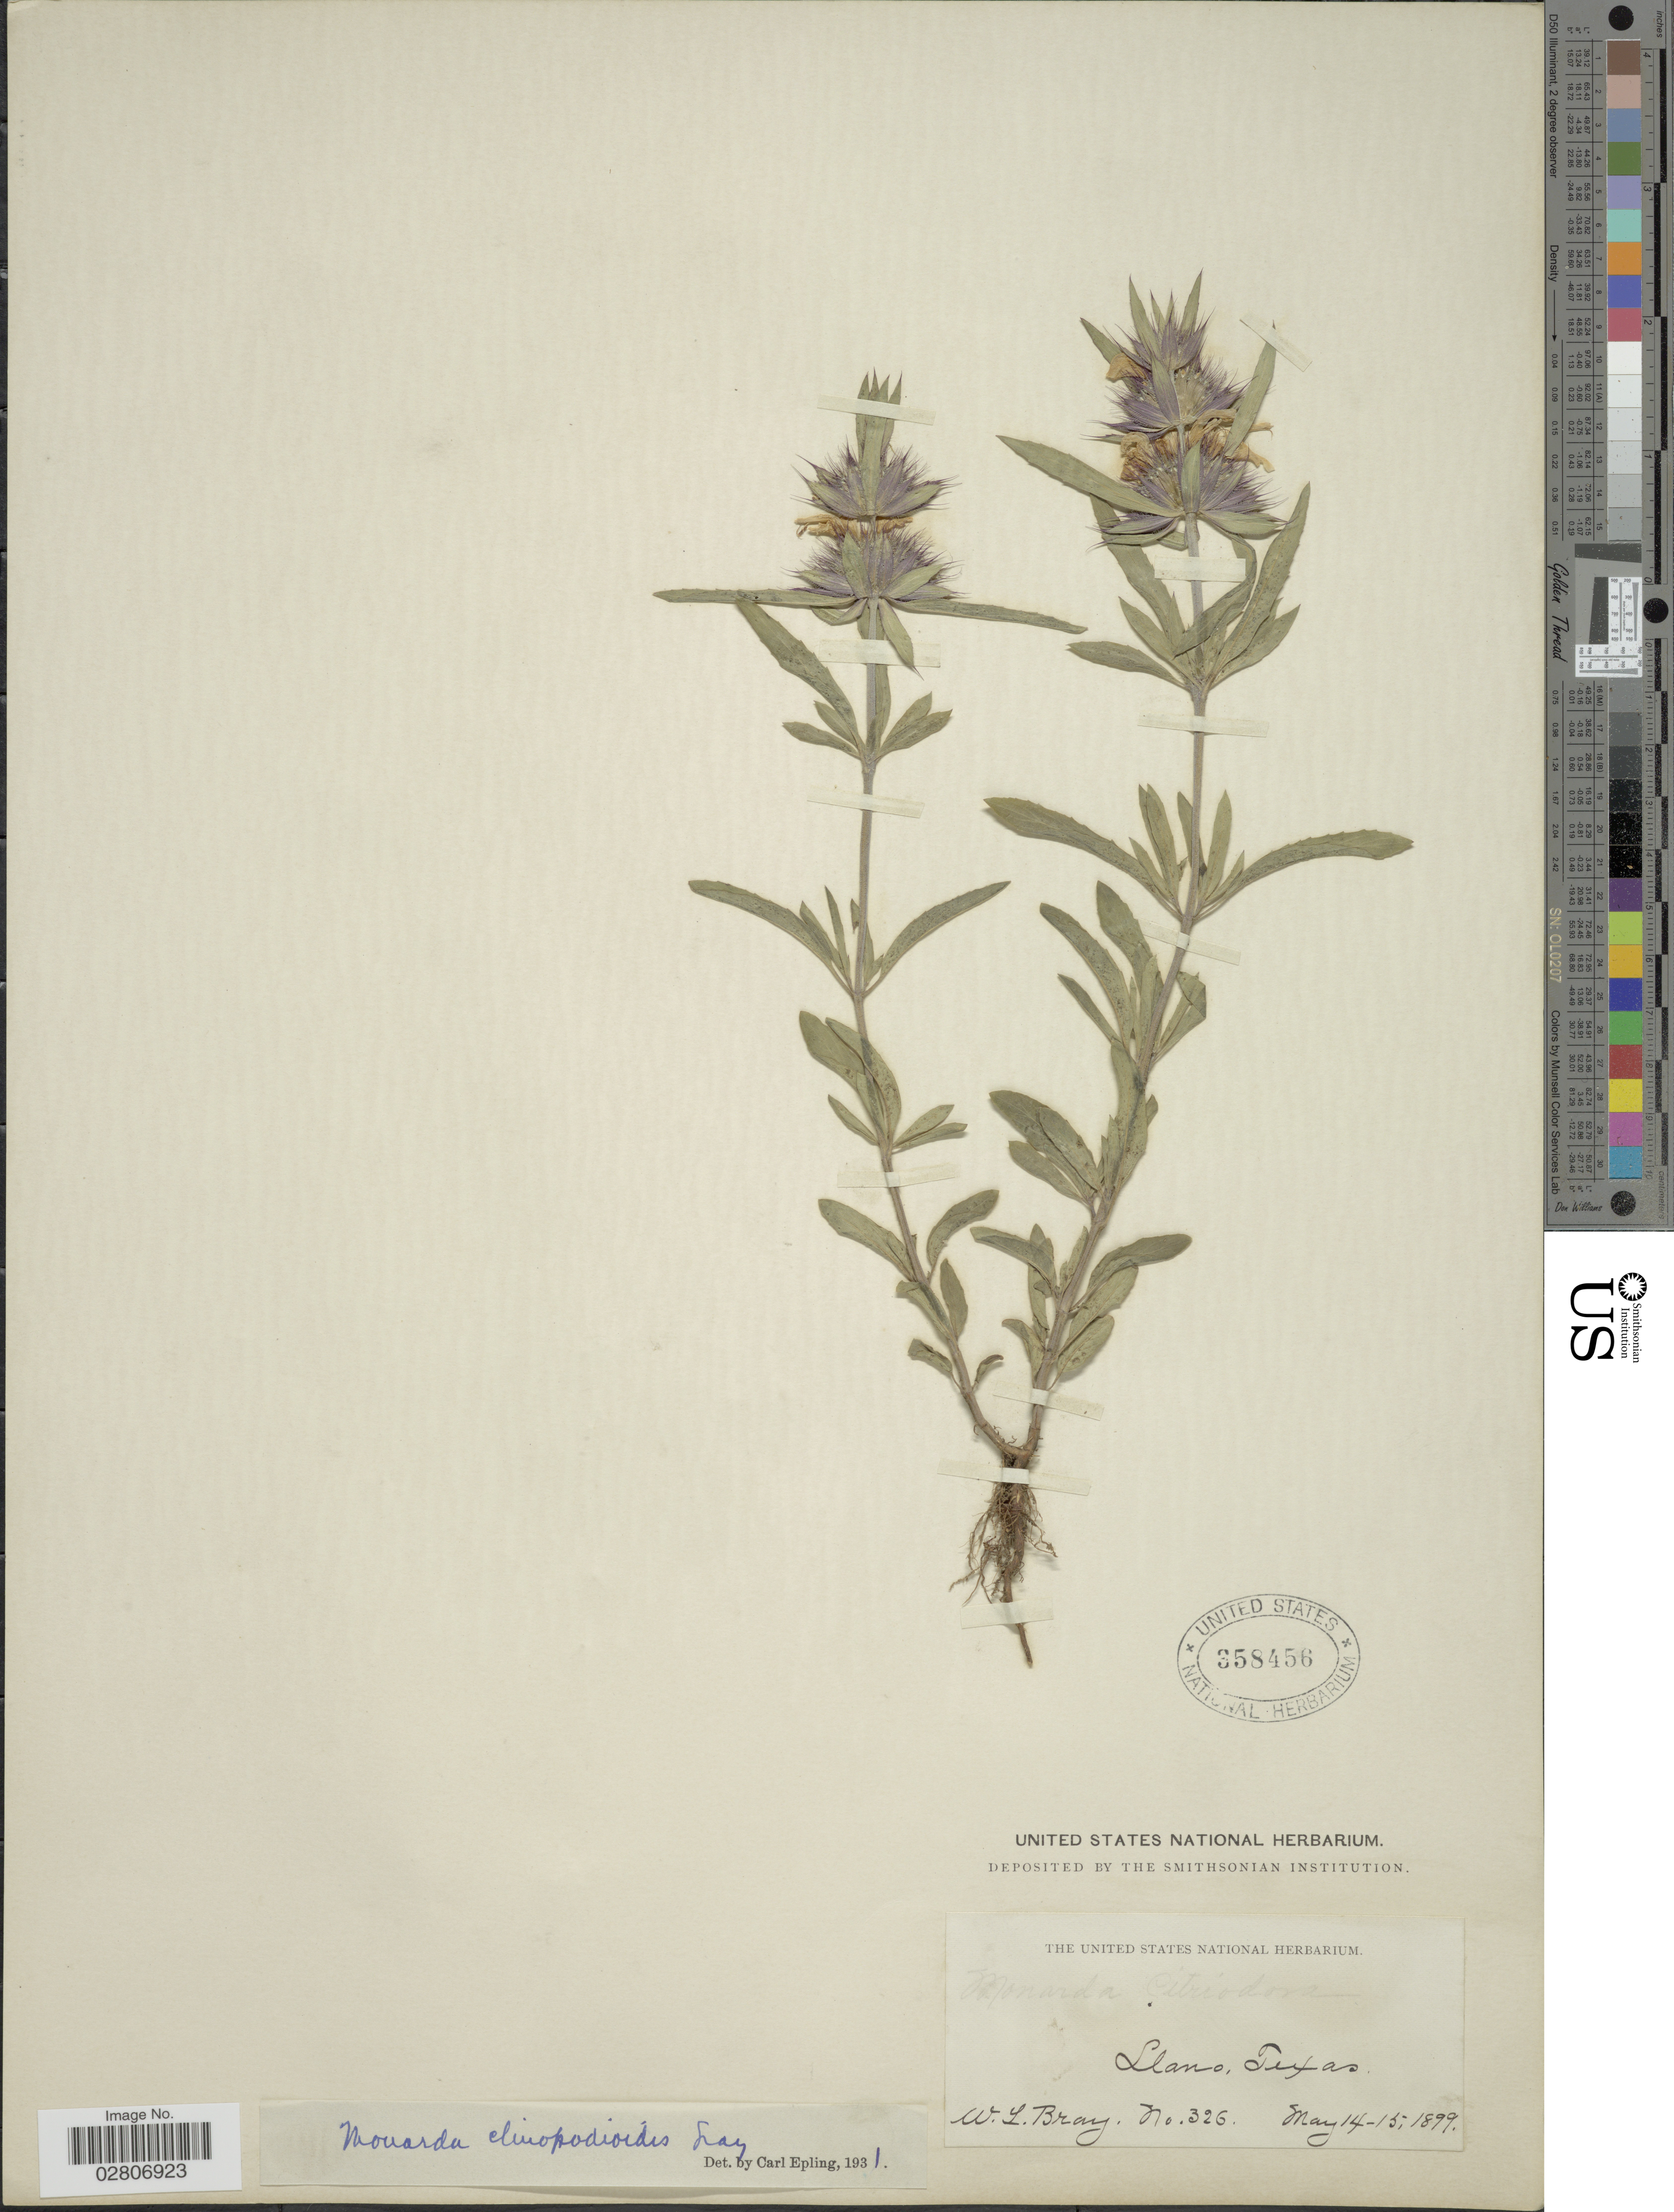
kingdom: Plantae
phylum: Tracheophyta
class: Magnoliopsida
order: Lamiales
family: Lamiaceae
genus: Monarda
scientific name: Monarda clinopodioides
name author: A. Gray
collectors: W. L. Bray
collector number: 326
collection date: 1899-05-14/1899-05-15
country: United States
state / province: Texas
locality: Llano.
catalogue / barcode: US 358456